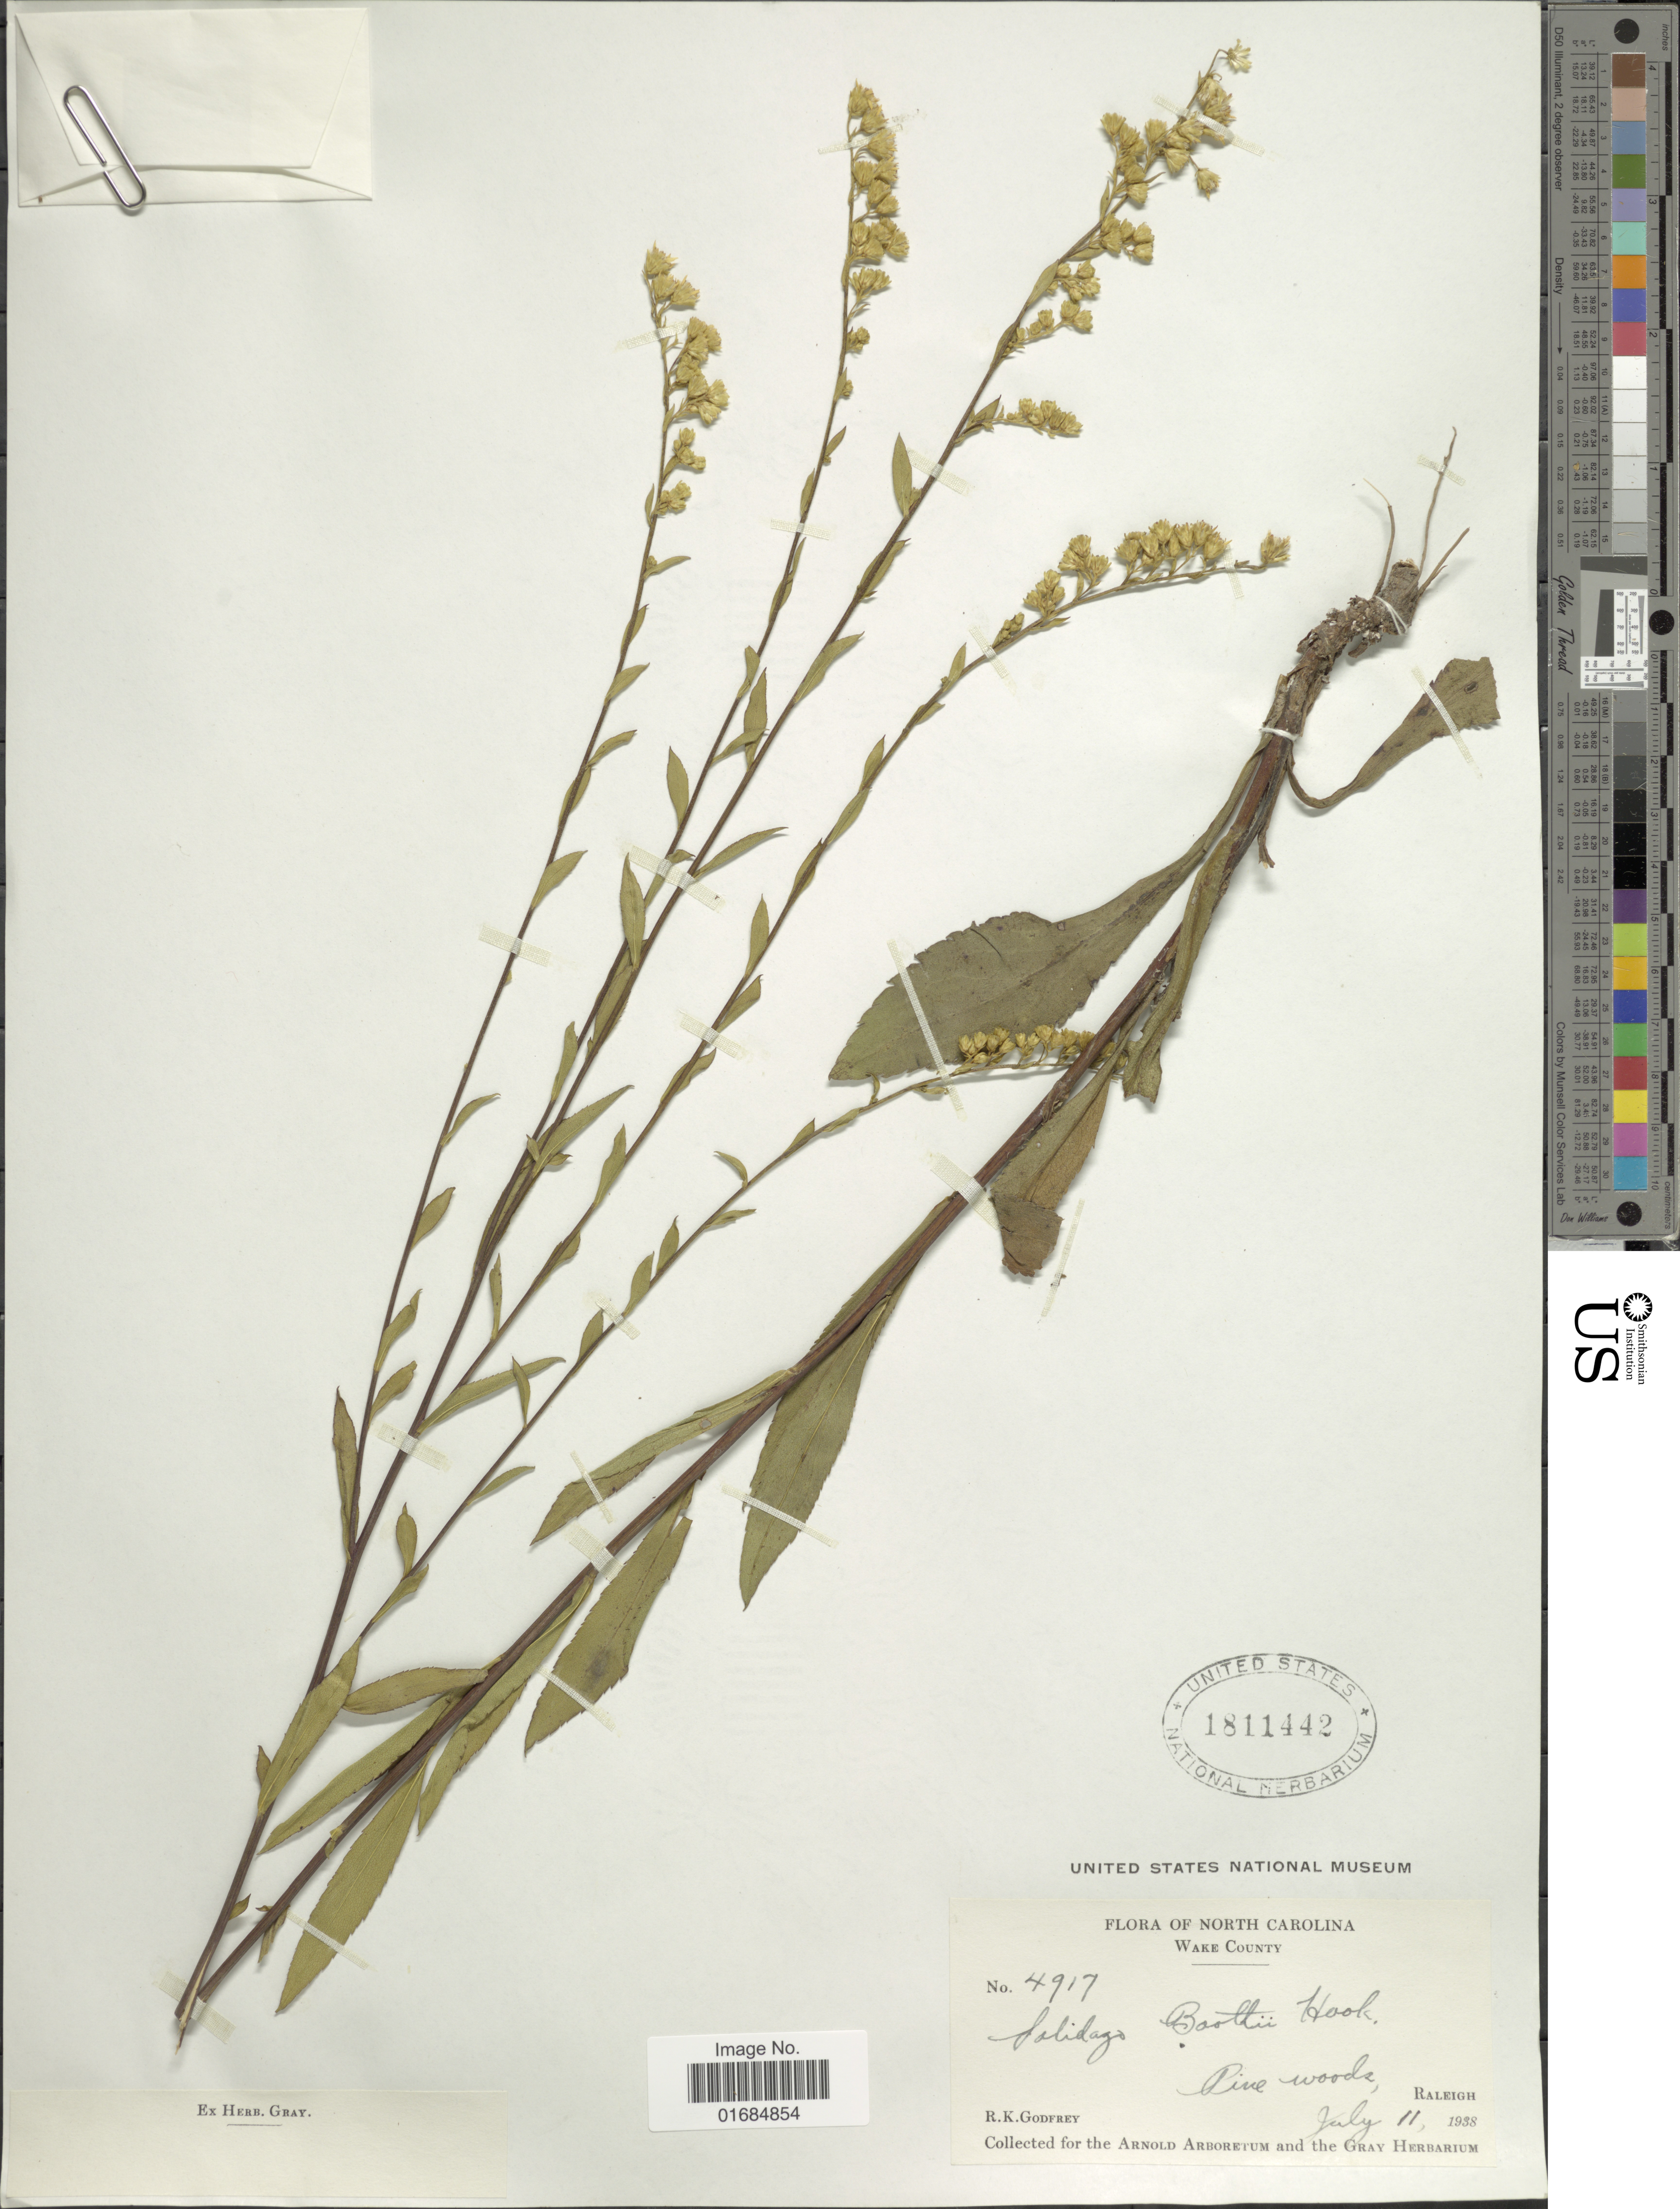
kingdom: Plantae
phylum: Tracheophyta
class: Magnoliopsida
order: Asterales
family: Asteraceae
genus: Solidago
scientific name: Solidago boottii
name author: Hook.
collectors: R. K. Godfrey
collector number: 4917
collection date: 1938-07-11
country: United States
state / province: North Carolina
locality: North Carolina, Wake County, Pine Woods Raleigh.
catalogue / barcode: US 1811442